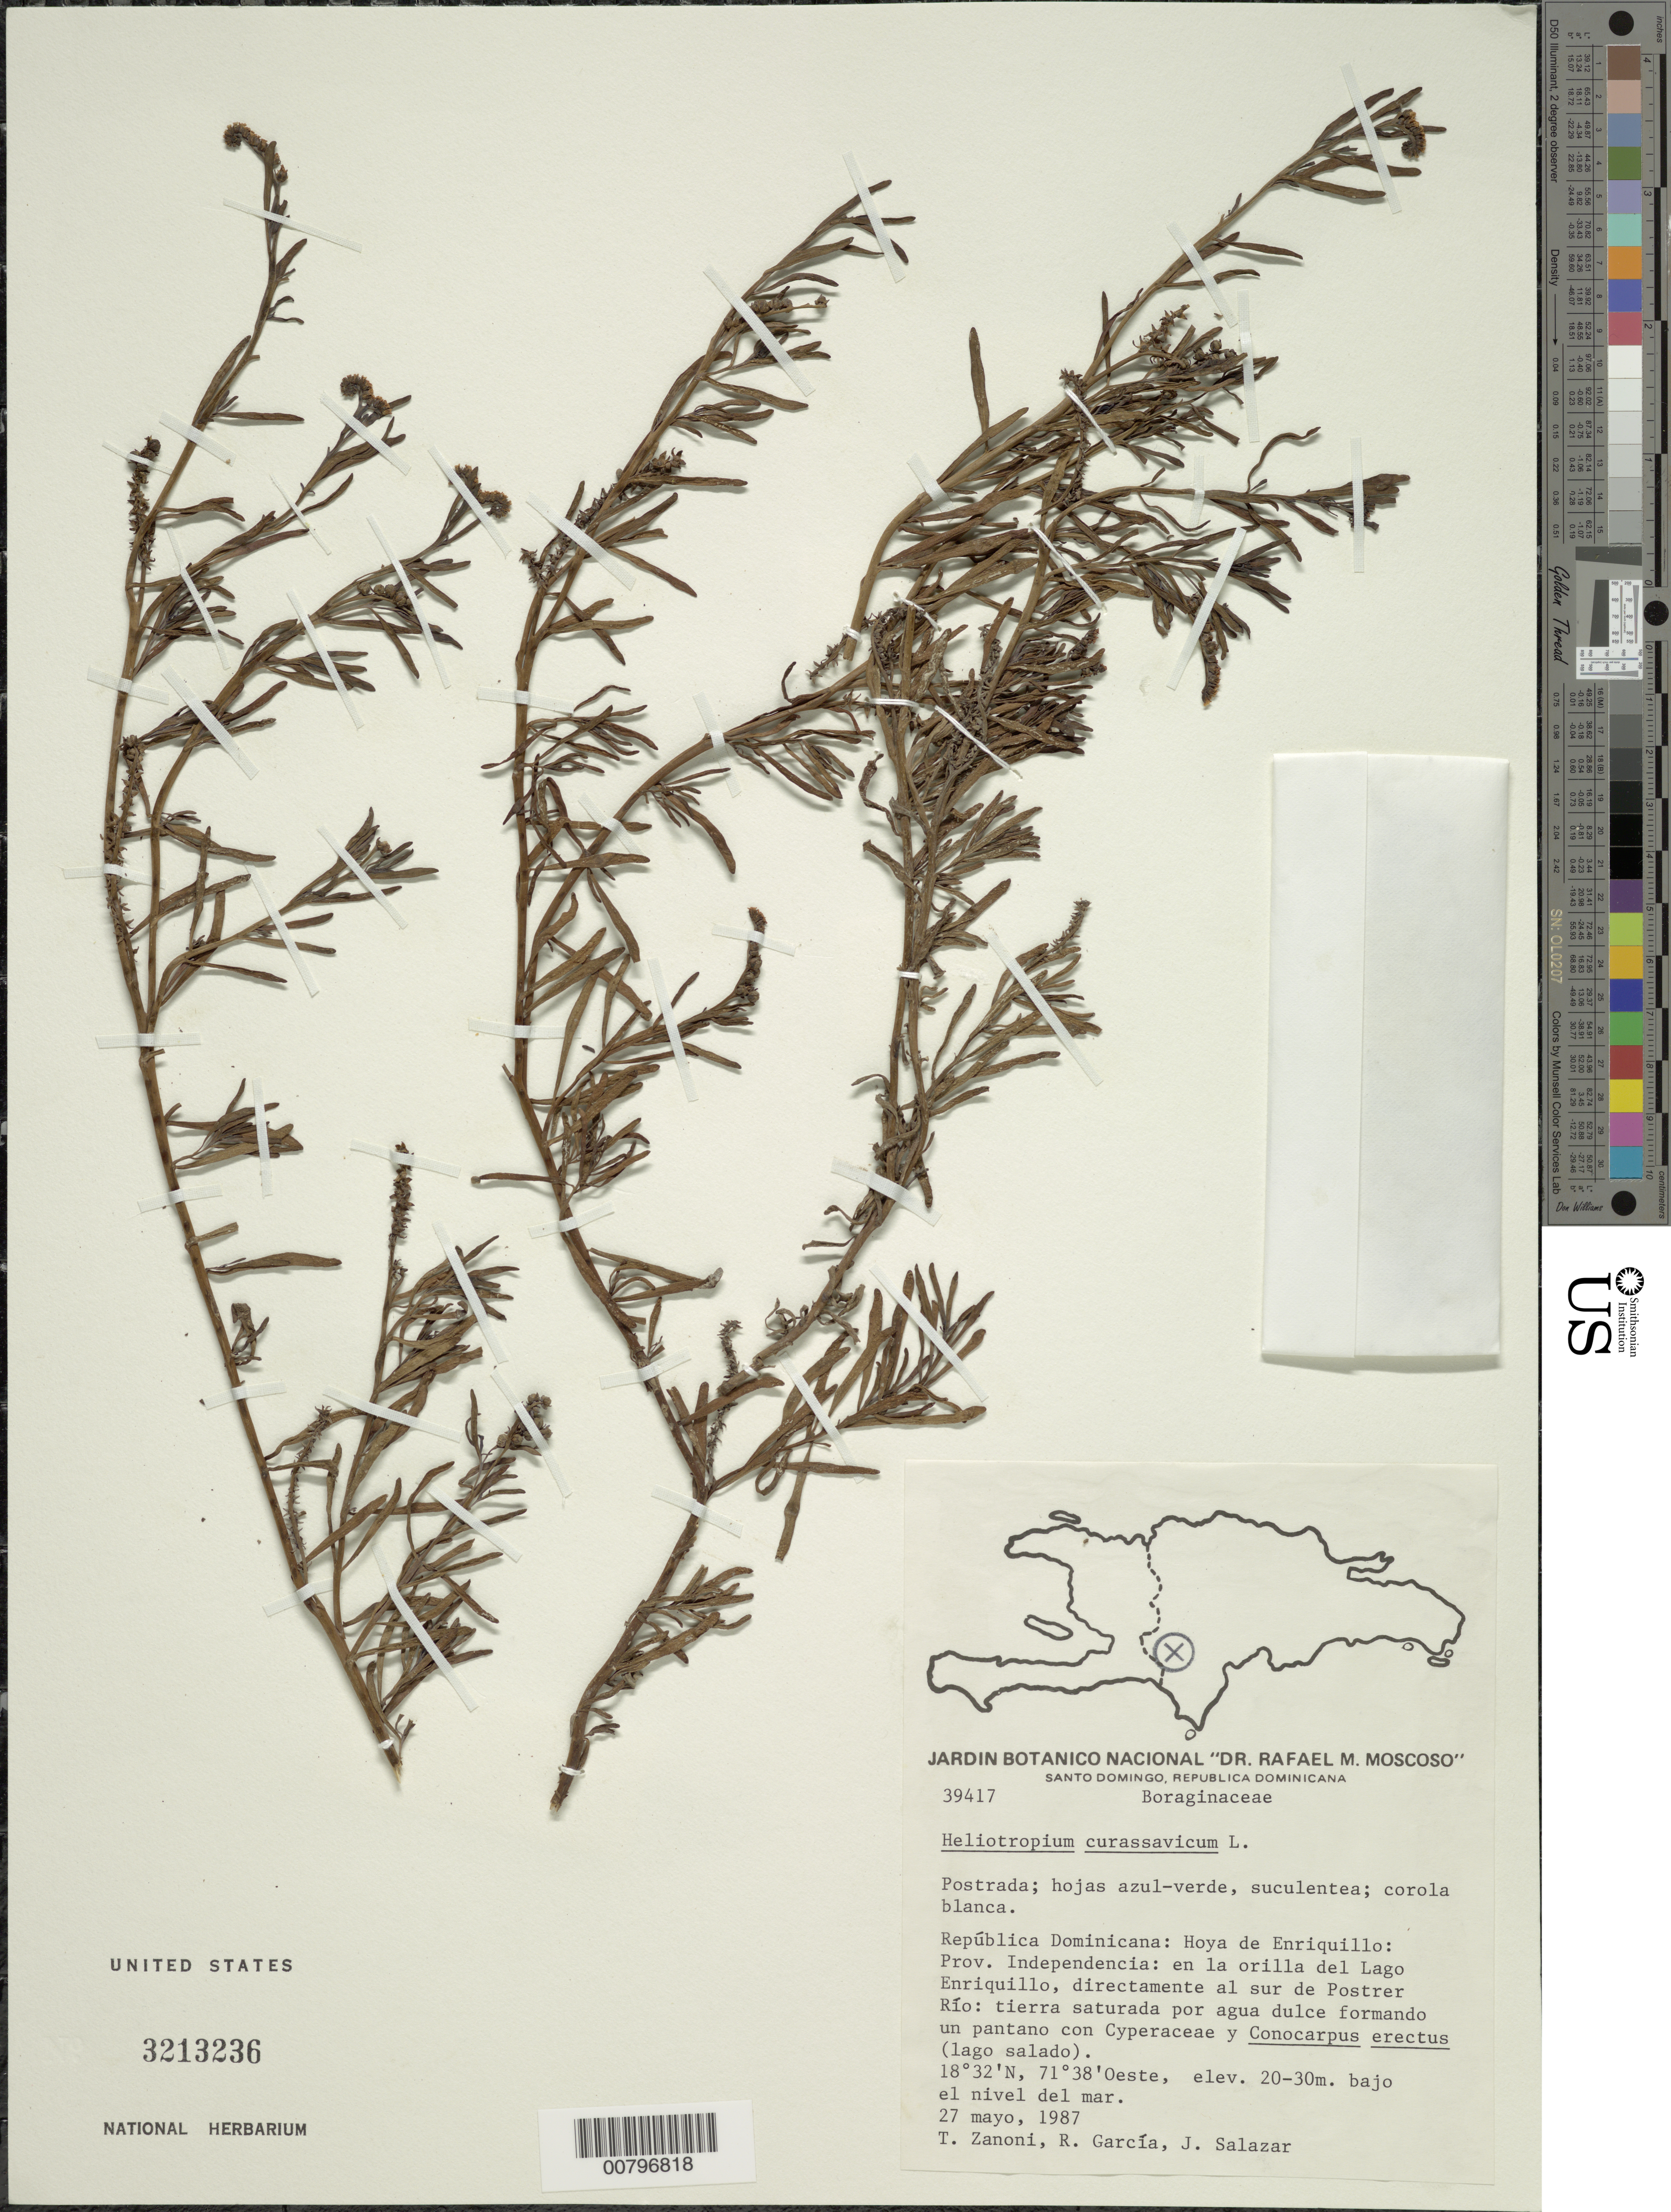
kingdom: Plantae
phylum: Tracheophyta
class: Magnoliopsida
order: Boraginales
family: Heliotropiaceae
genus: Heliotropium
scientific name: Heliotropium curassavicum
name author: L.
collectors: T. A. Zanoni, R. G. García & J. Salazar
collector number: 39417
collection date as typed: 27 May 1987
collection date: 1987-05-27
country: Dominican Republic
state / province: Independencia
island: Hispaniola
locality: Hoya de Enriquillo, directly S of River Postrer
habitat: Saturated ground,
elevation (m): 20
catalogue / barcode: US 3213236